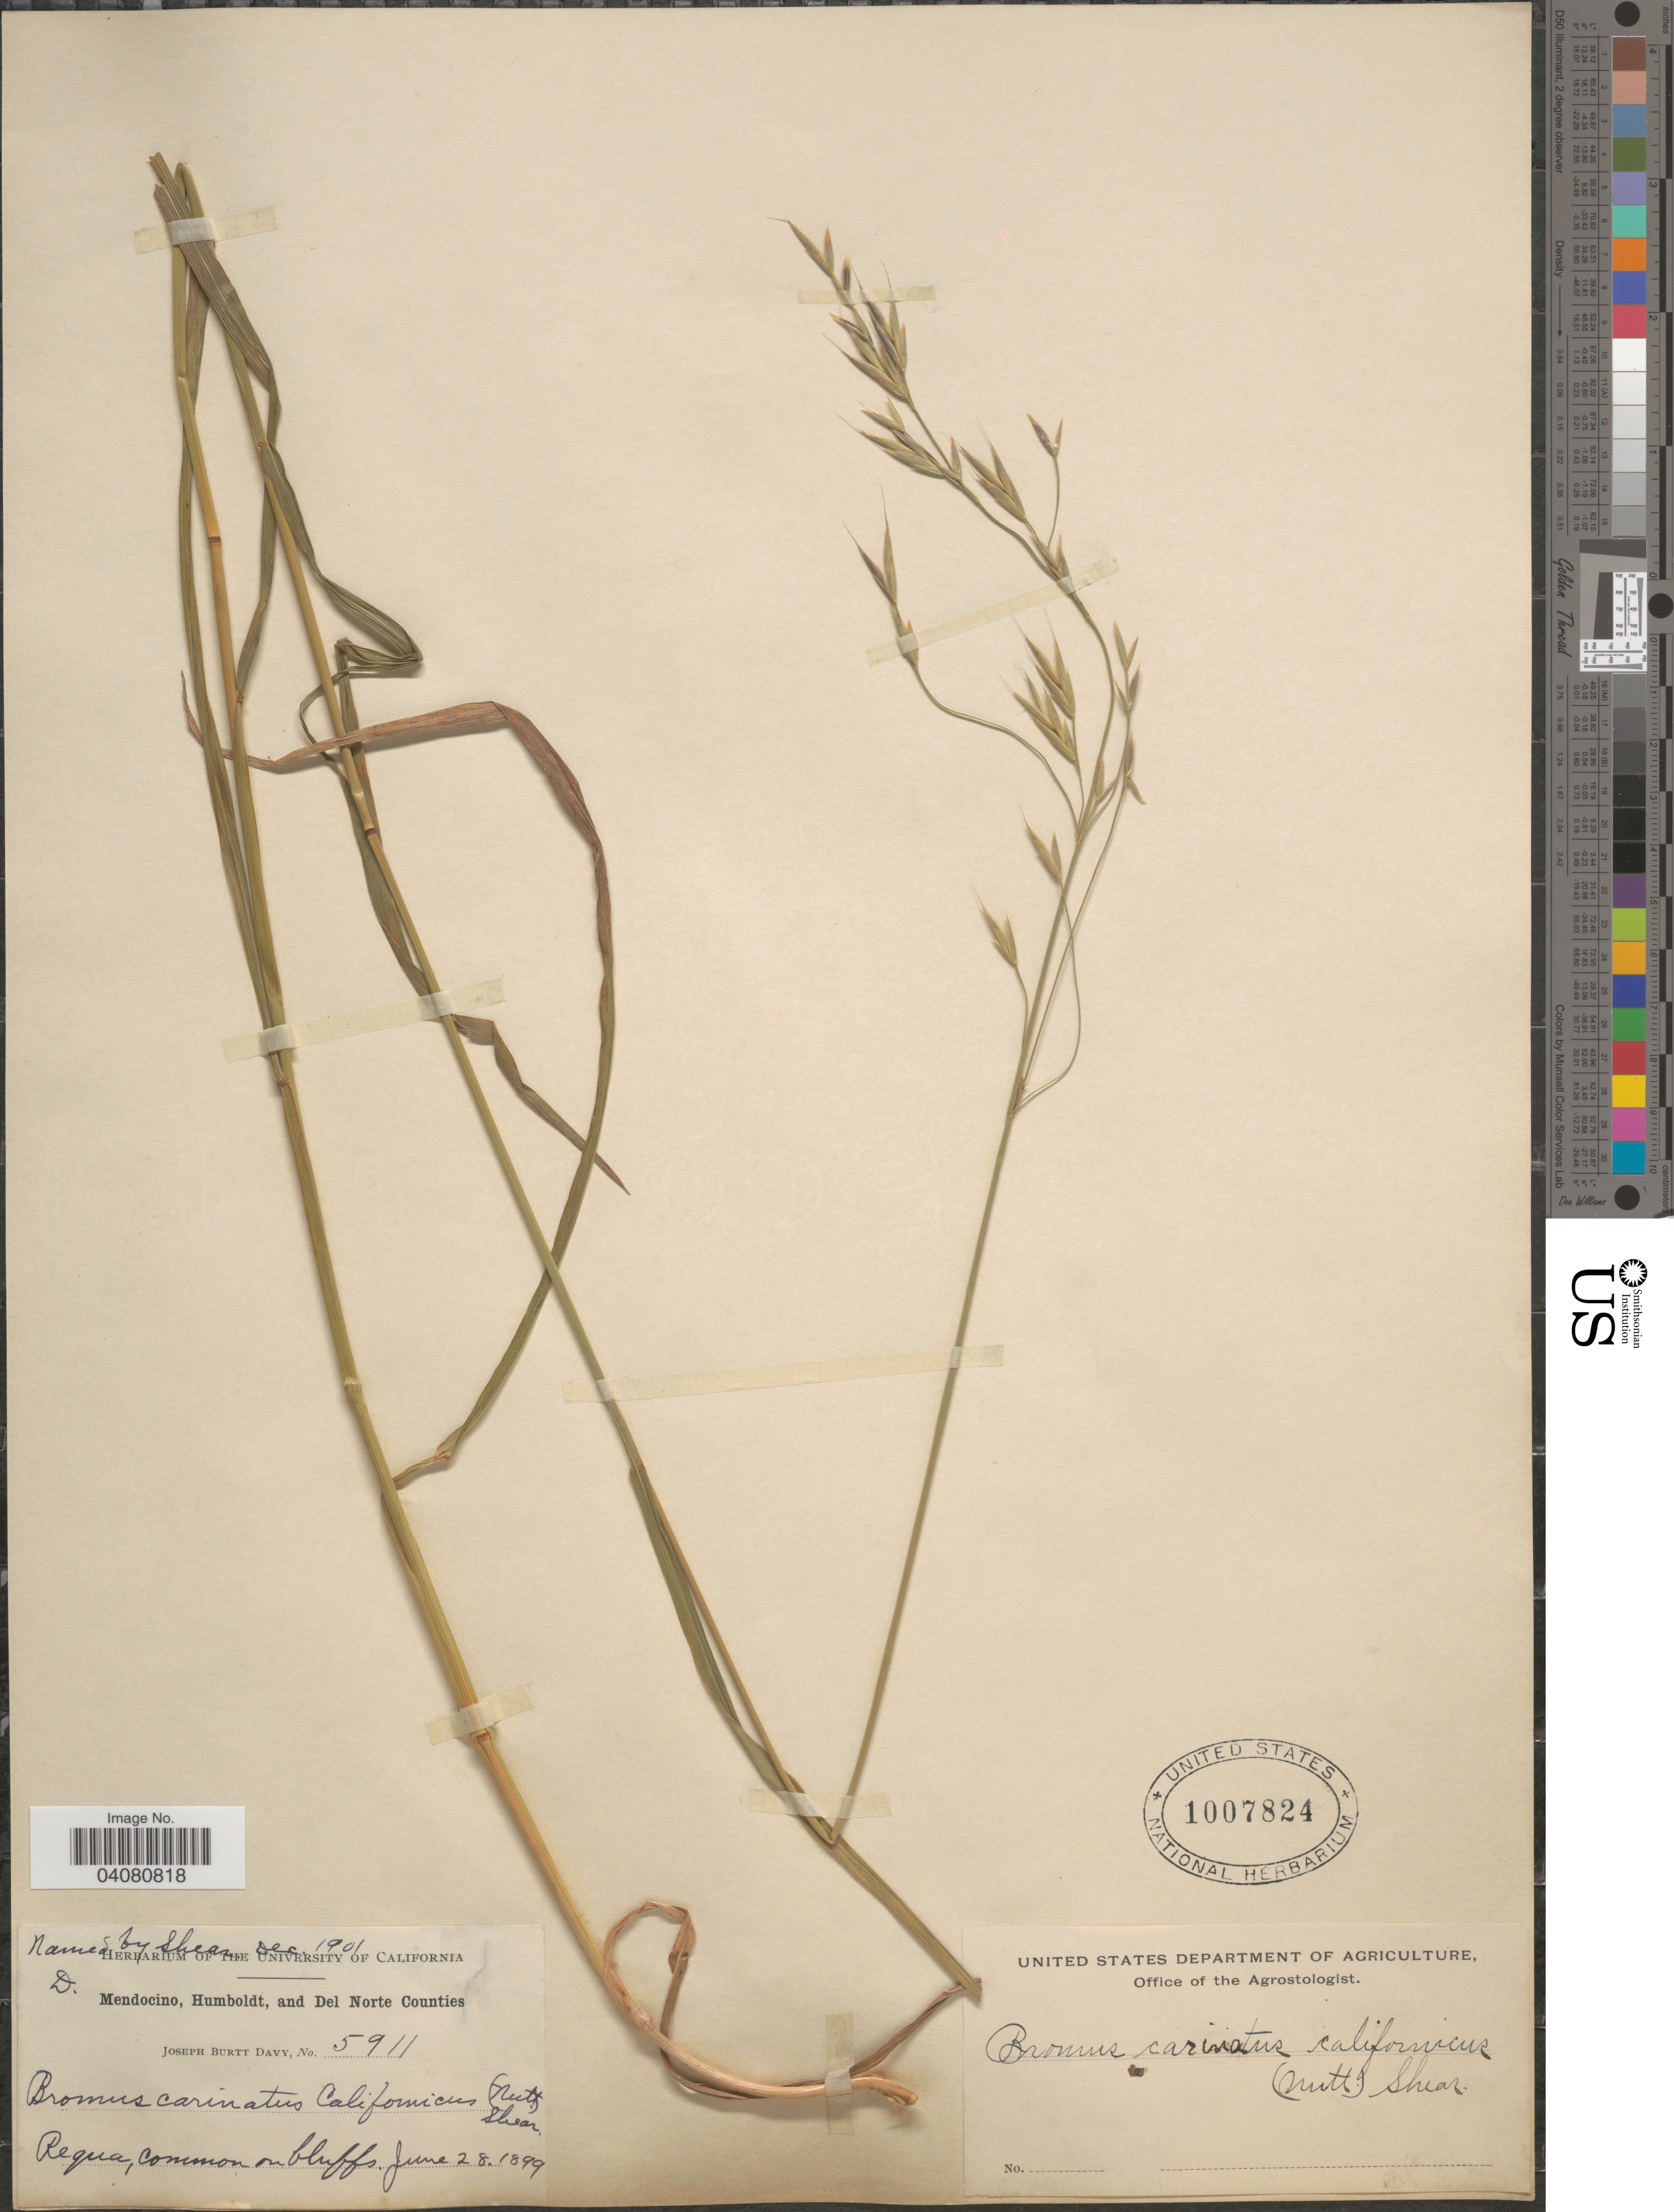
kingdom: Plantae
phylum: Tracheophyta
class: Liliopsida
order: Poales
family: Poaceae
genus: Bromus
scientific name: Bromus carinatus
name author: Hook. & Arn.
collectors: J. Burtt Davy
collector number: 5911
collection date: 1899-06-28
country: United States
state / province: California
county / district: Mendocino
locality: Mendocino, Humboldt, and Del Norte Counties. Requa, Common on bluffs.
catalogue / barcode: US 1007824